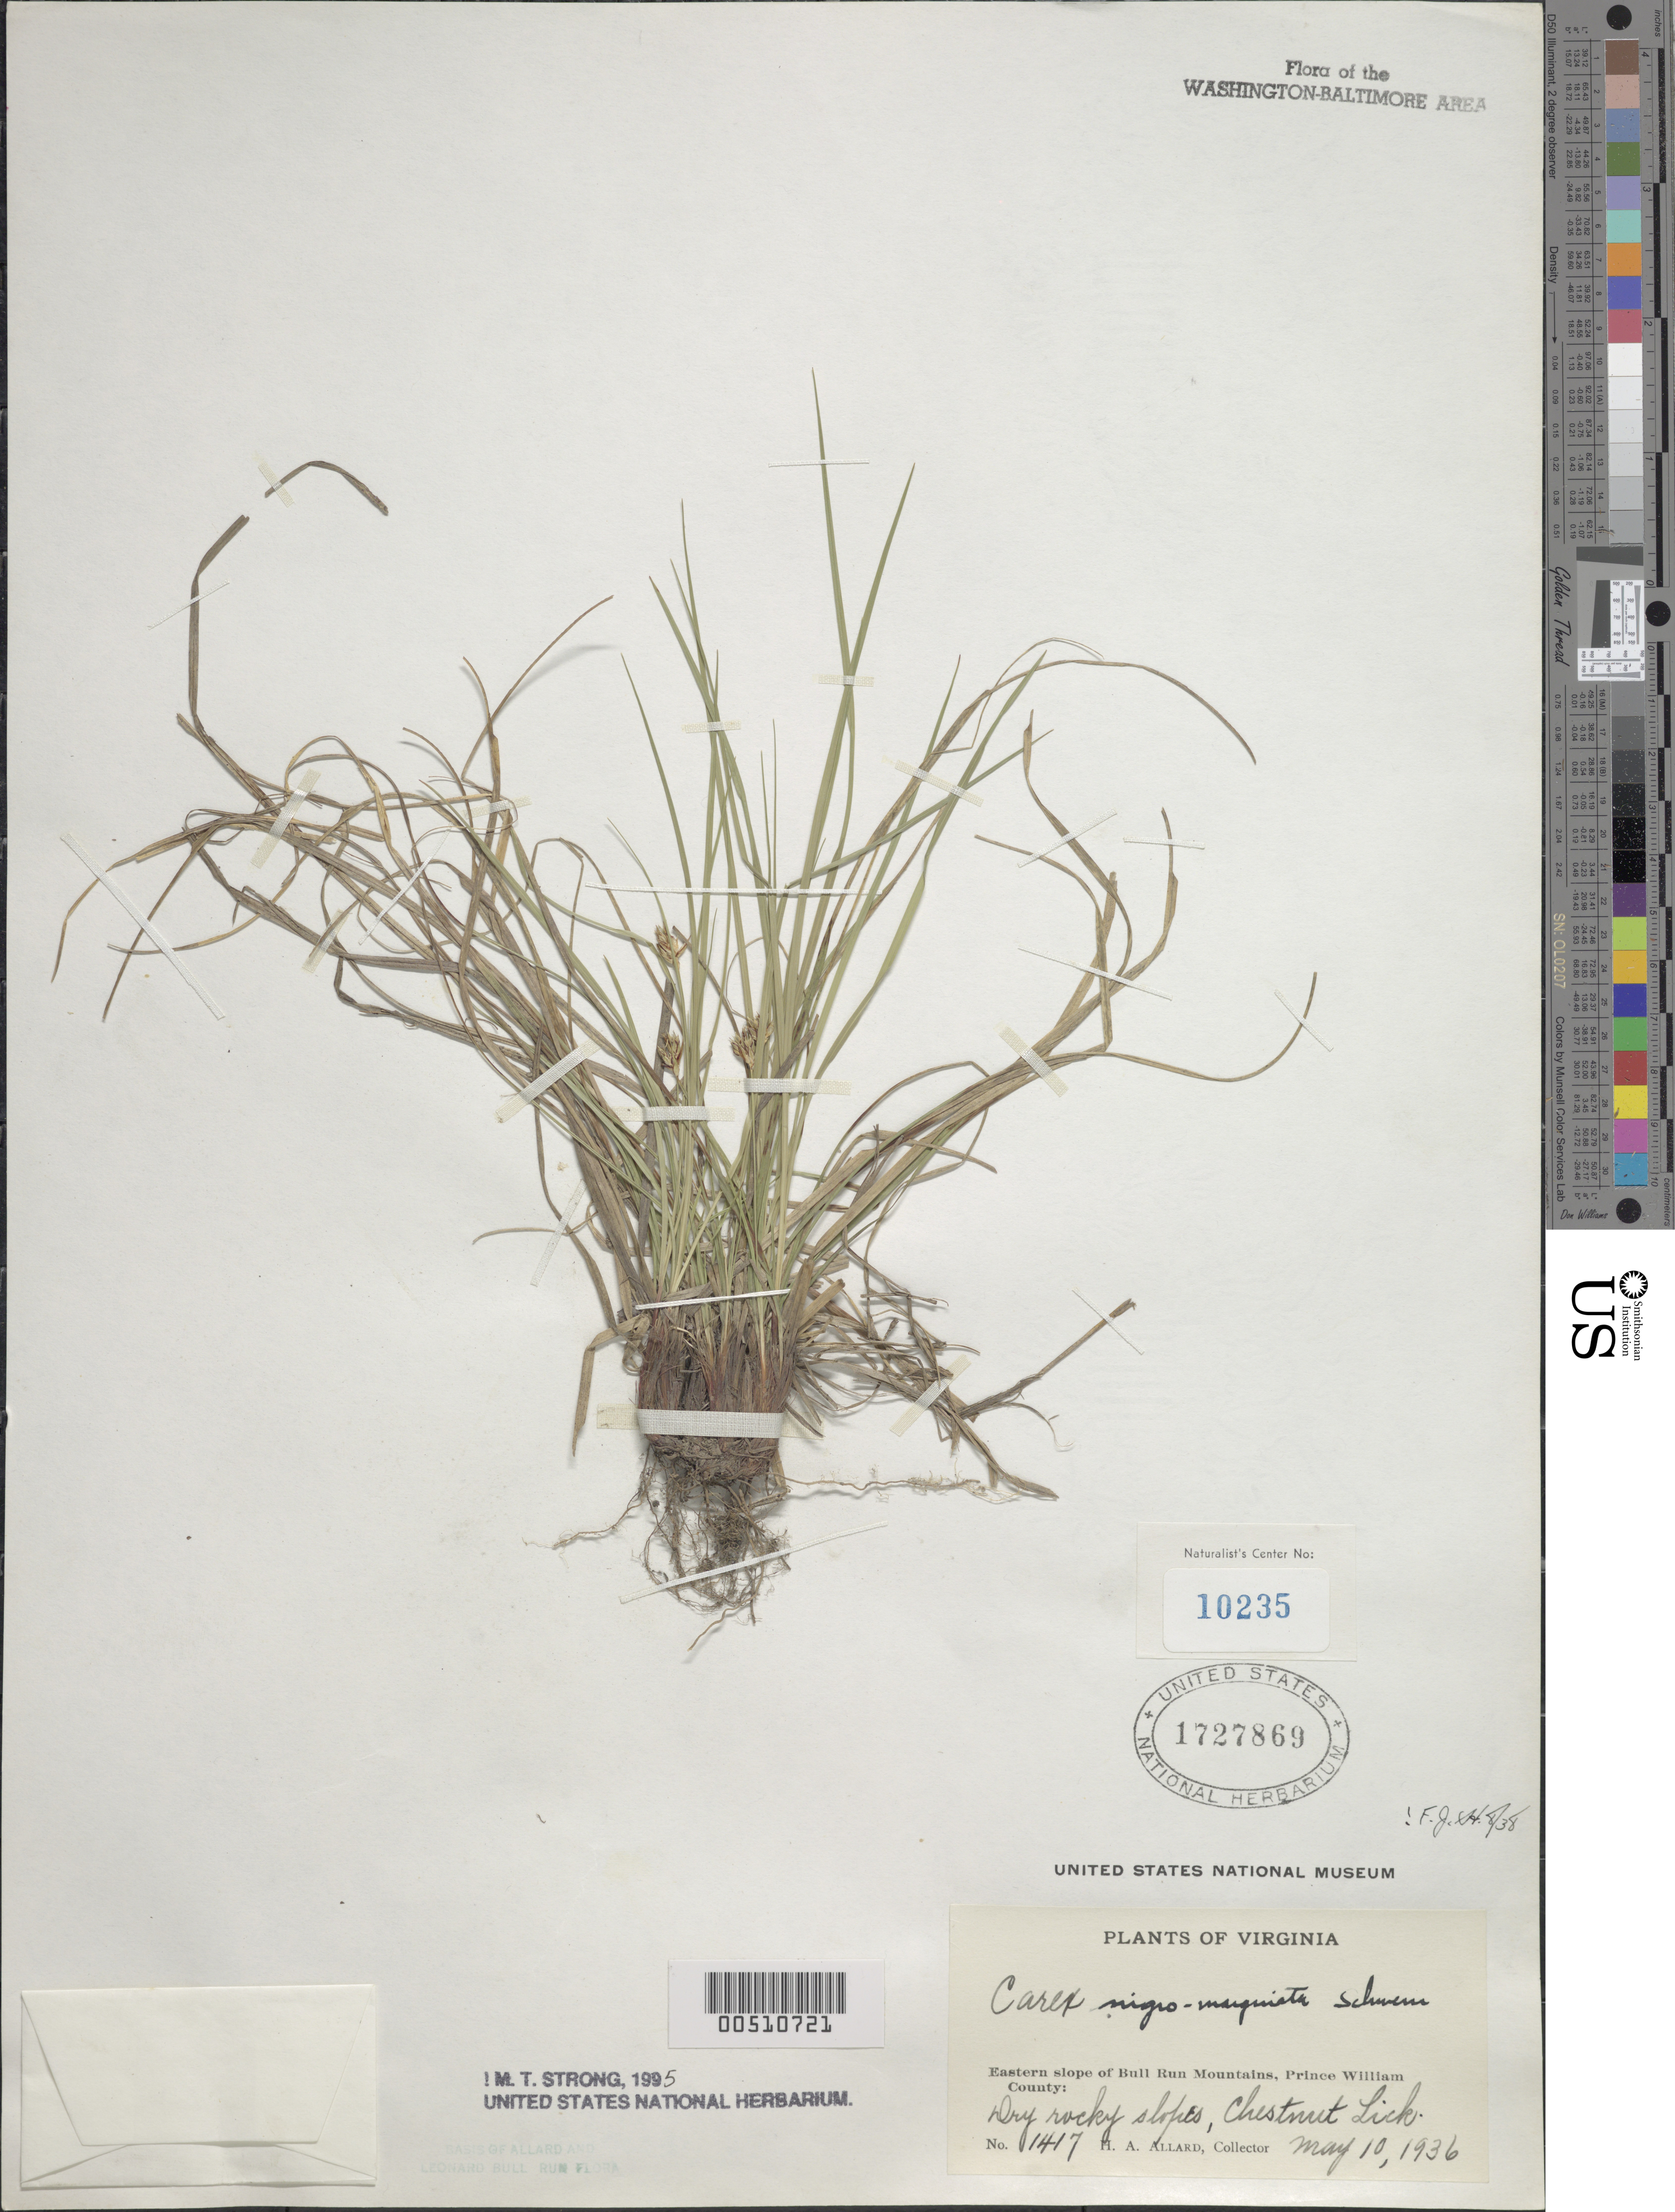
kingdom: Plantae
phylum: Tracheophyta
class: Liliopsida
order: Poales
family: Cyperaceae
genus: Carex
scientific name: Carex nigromarginata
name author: Schwein.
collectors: H. A. Allard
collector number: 1417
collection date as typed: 10 May 1936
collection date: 1936-05-10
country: United States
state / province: Virginia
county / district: Prince William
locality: Chestnut Lick, E slope of Bull Run Mts. Bull Run Mts.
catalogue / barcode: US 1727869